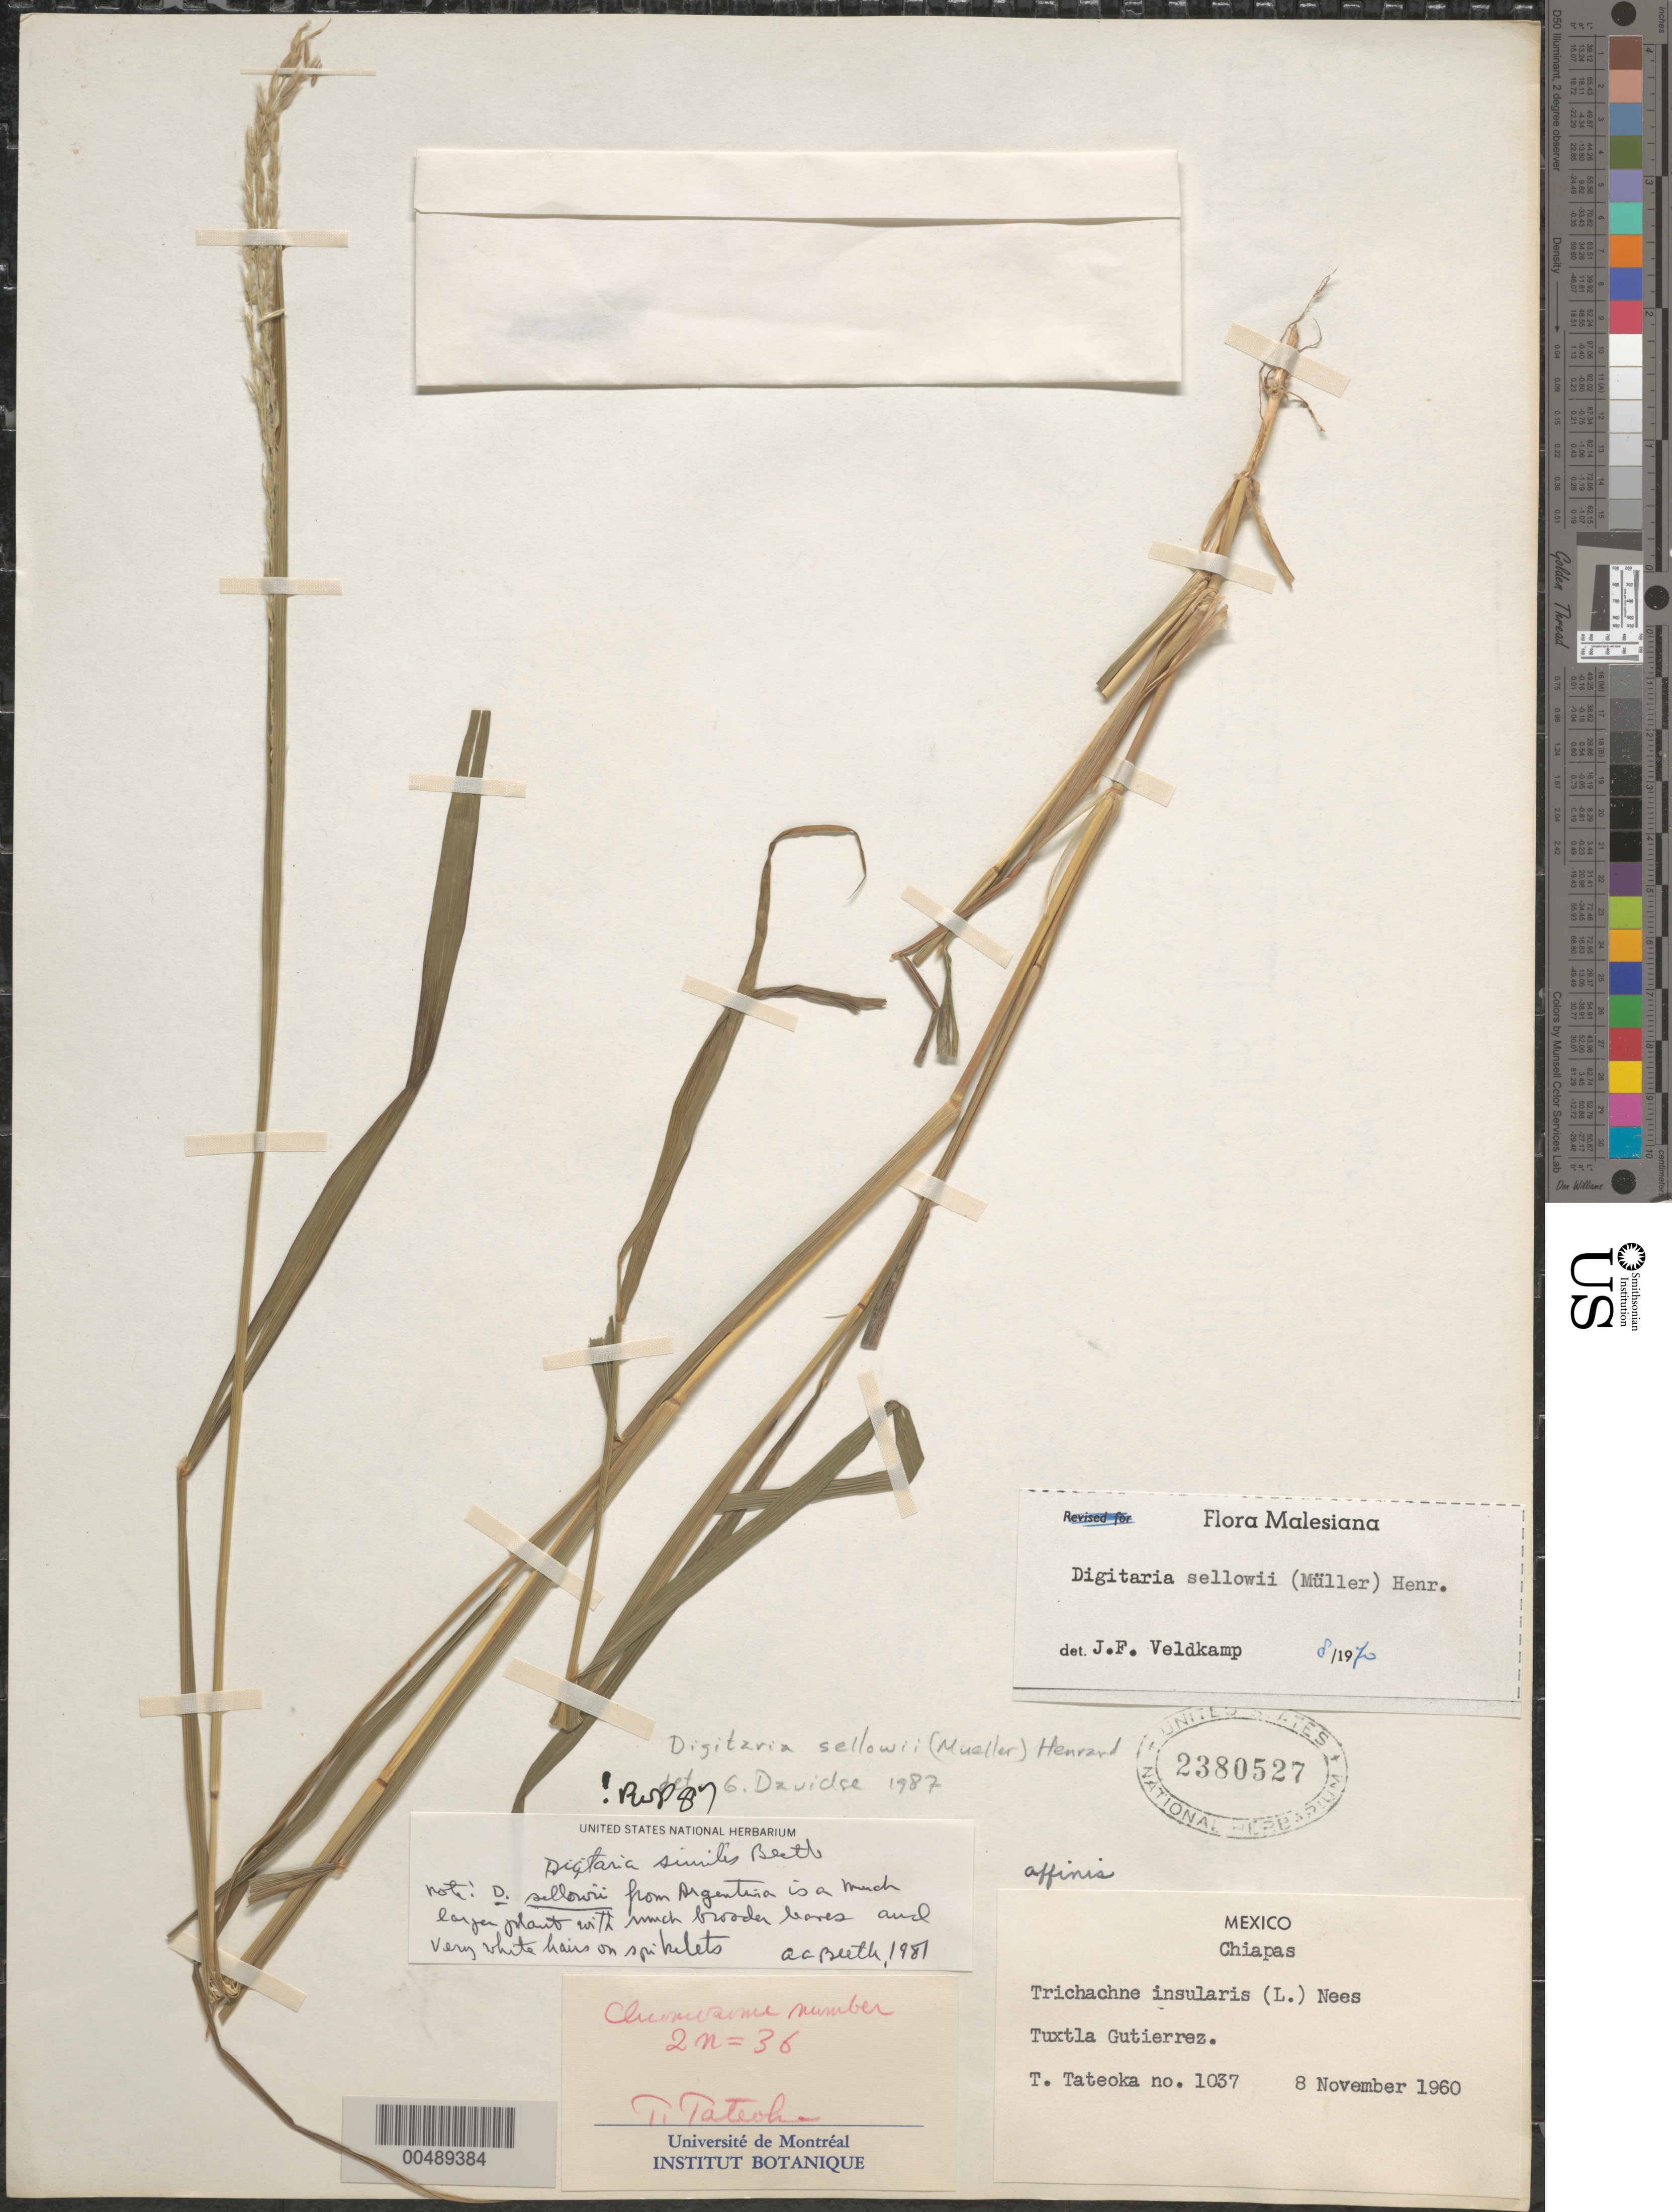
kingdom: Plantae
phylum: Tracheophyta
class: Liliopsida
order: Poales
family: Poaceae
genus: Digitaria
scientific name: Digitaria similis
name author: Beetle ex Gould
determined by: Pohl, R. W.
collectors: T. Tateoka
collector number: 1037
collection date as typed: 8 Nov 1960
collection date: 1960-11-08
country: Mexico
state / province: Chiapas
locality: Tuztla Gutierrez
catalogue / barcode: US 2380527